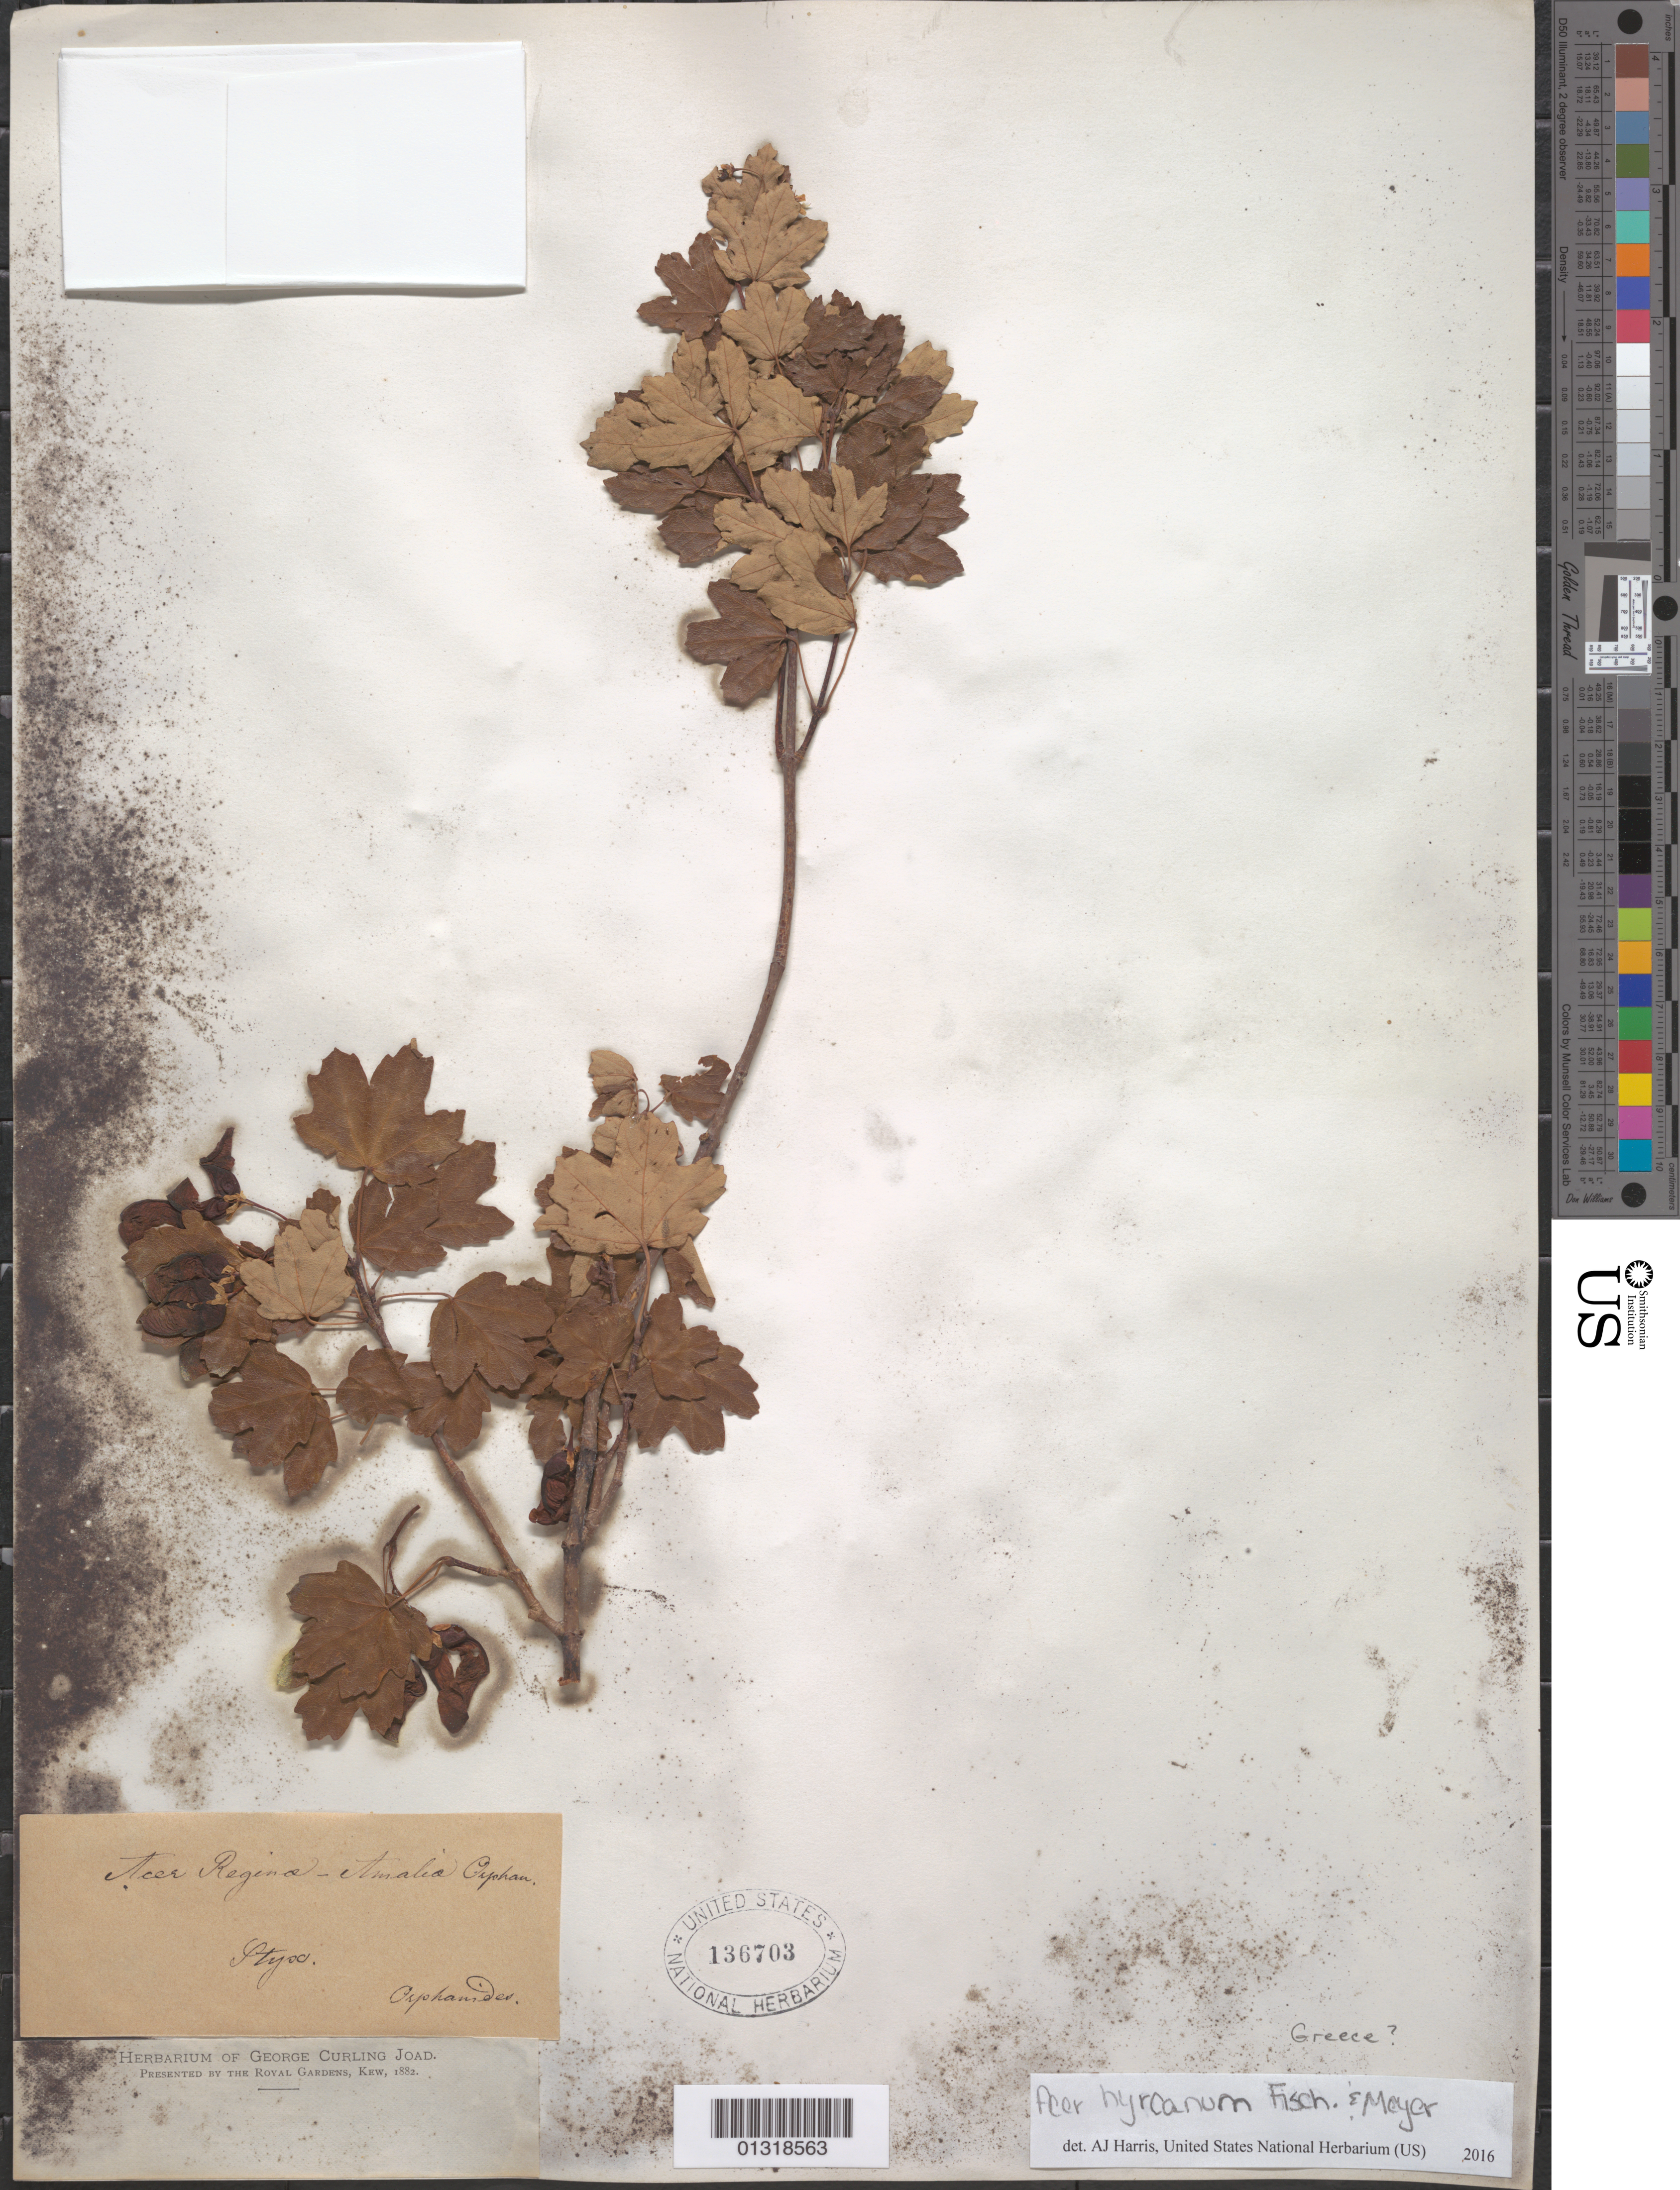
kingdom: Plantae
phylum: Tracheophyta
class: Magnoliopsida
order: Sapindales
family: Sapindaceae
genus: Acer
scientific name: Acer hyrcanum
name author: Fisch. & C.A. Mey.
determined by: Harris, A. J.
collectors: T. G. Orphanides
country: Greece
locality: Stysc. [?]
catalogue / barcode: US 136703